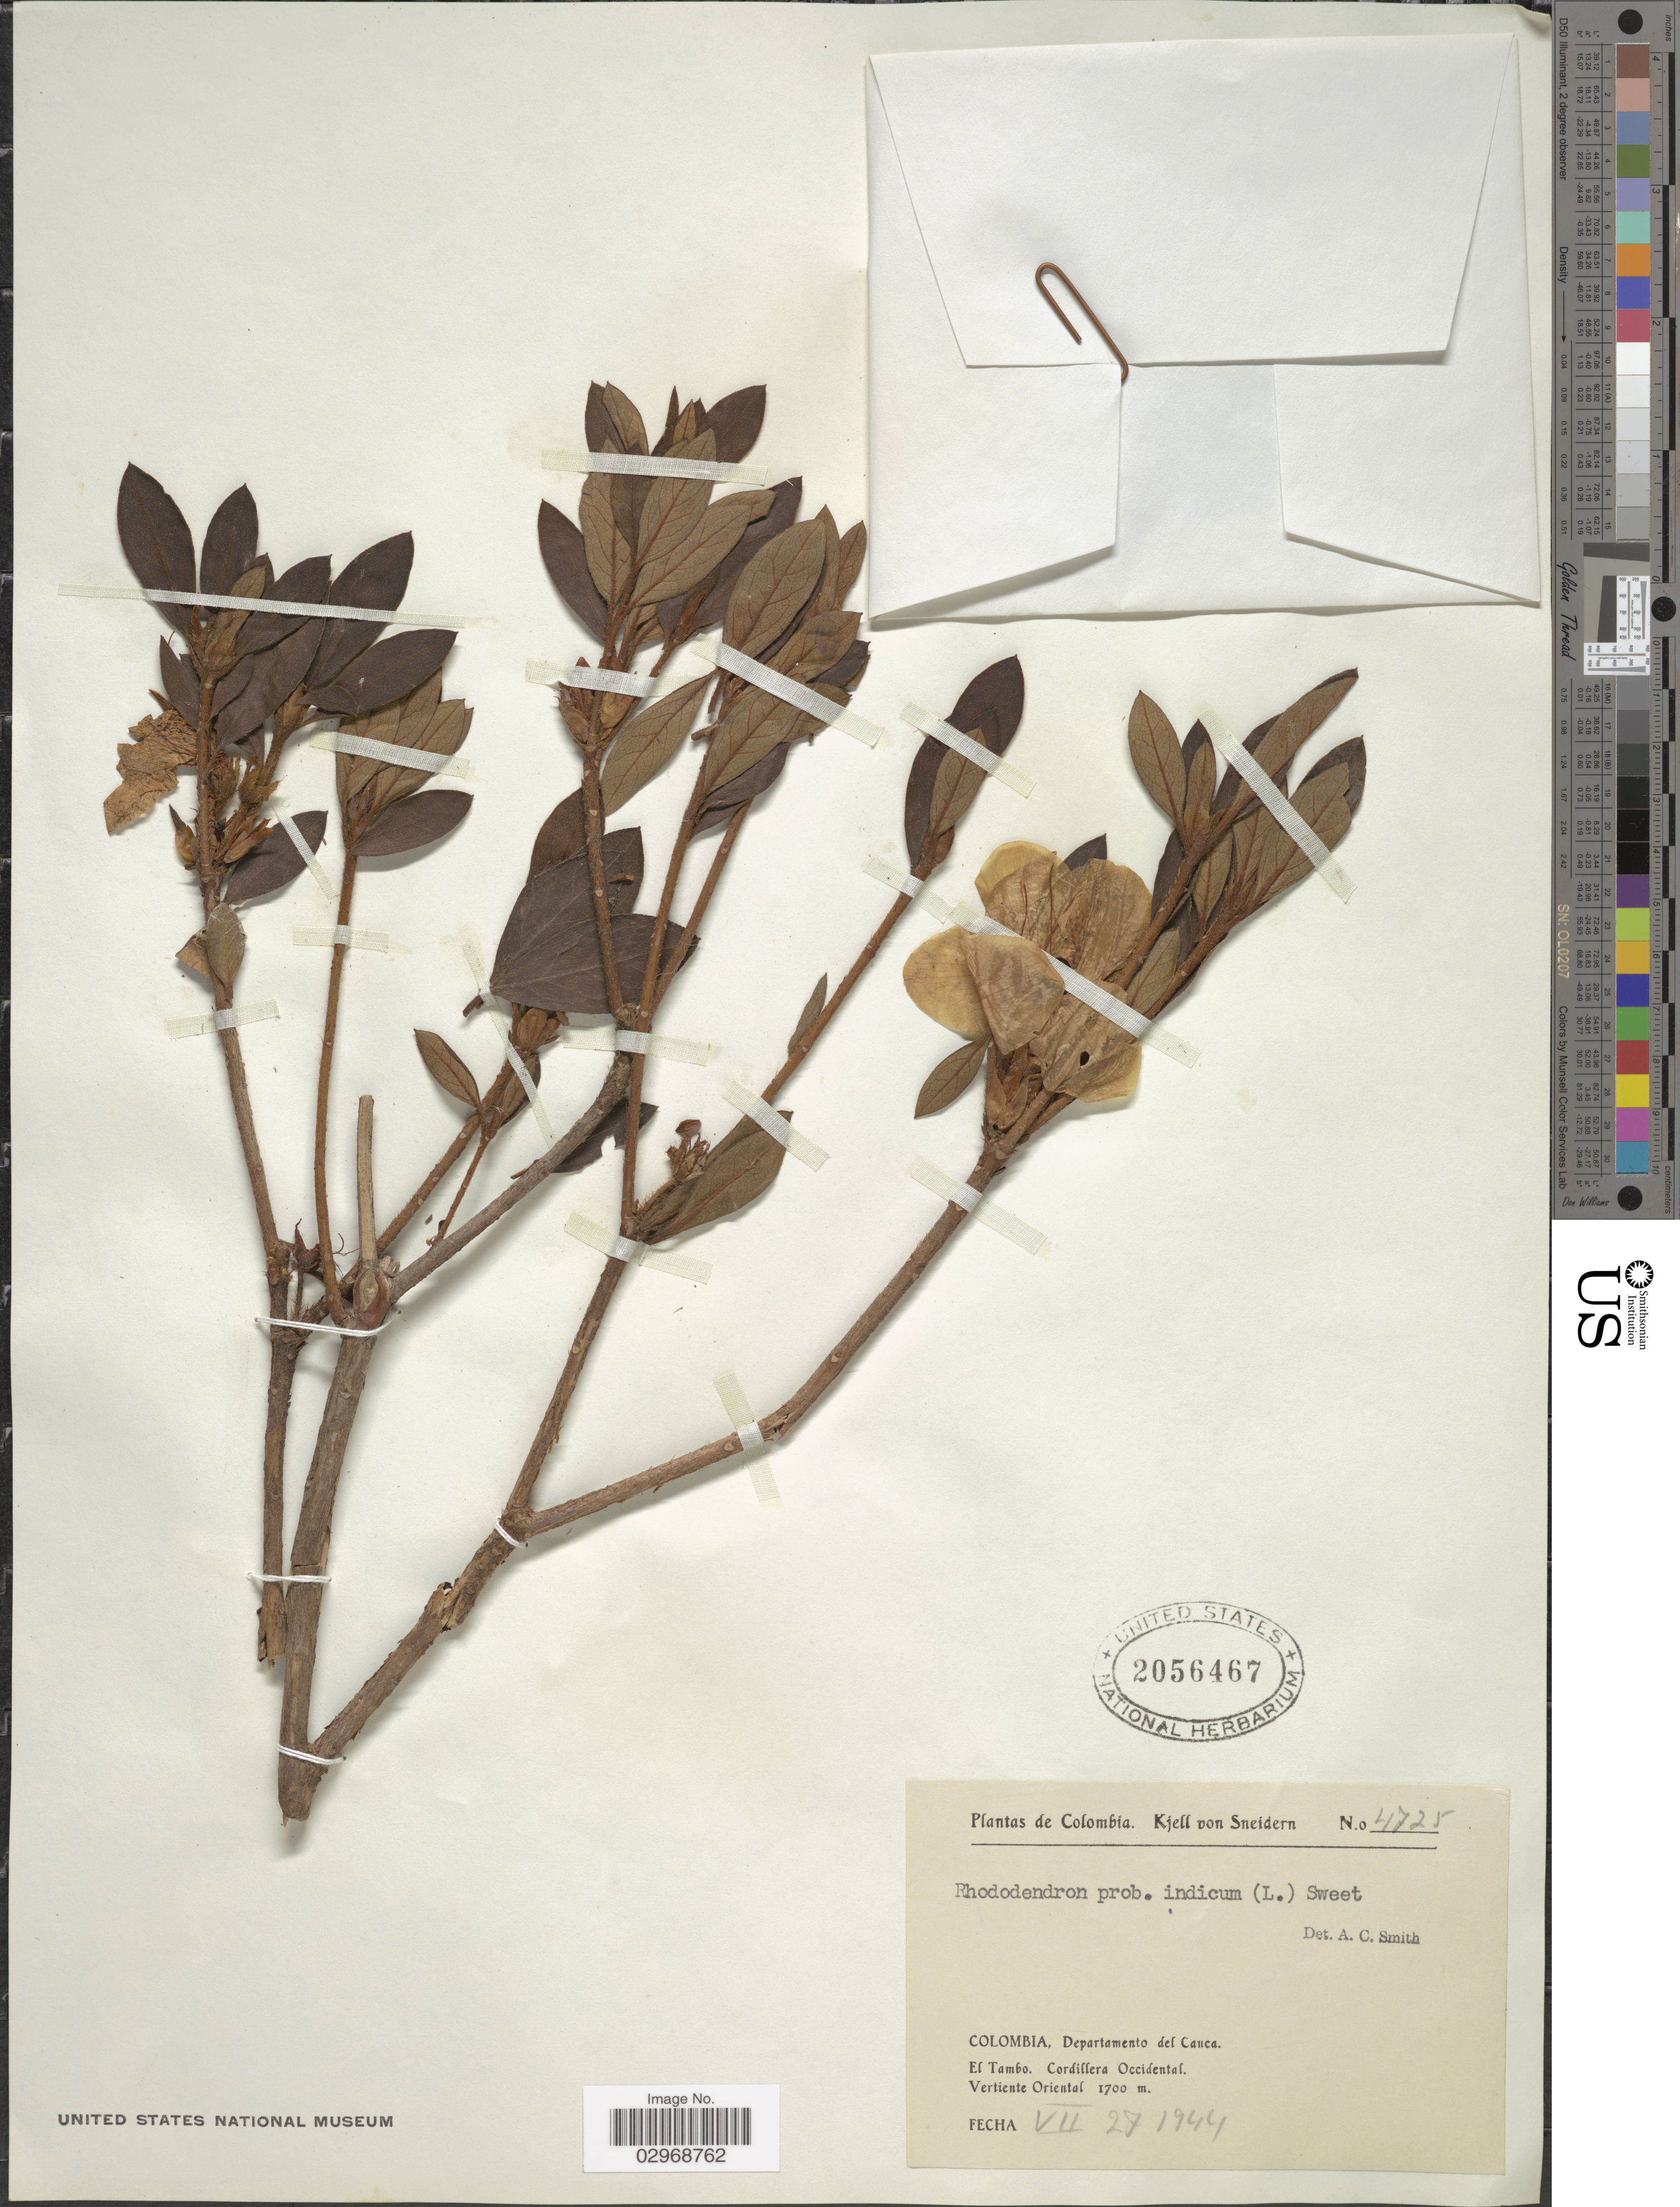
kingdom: Plantae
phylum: Tracheophyta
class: Magnoliopsida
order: Ericales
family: Ericaceae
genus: Rhododendron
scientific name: Rhododendron indicum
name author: (L.) Sweet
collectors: K. von Sneidern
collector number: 4725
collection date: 1944-07-27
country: Colombia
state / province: Cauca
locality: Departamento del Cauca, El Tambo, Cordillera Occidental, Vertiente Oriental.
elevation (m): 1700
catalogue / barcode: US 2056467